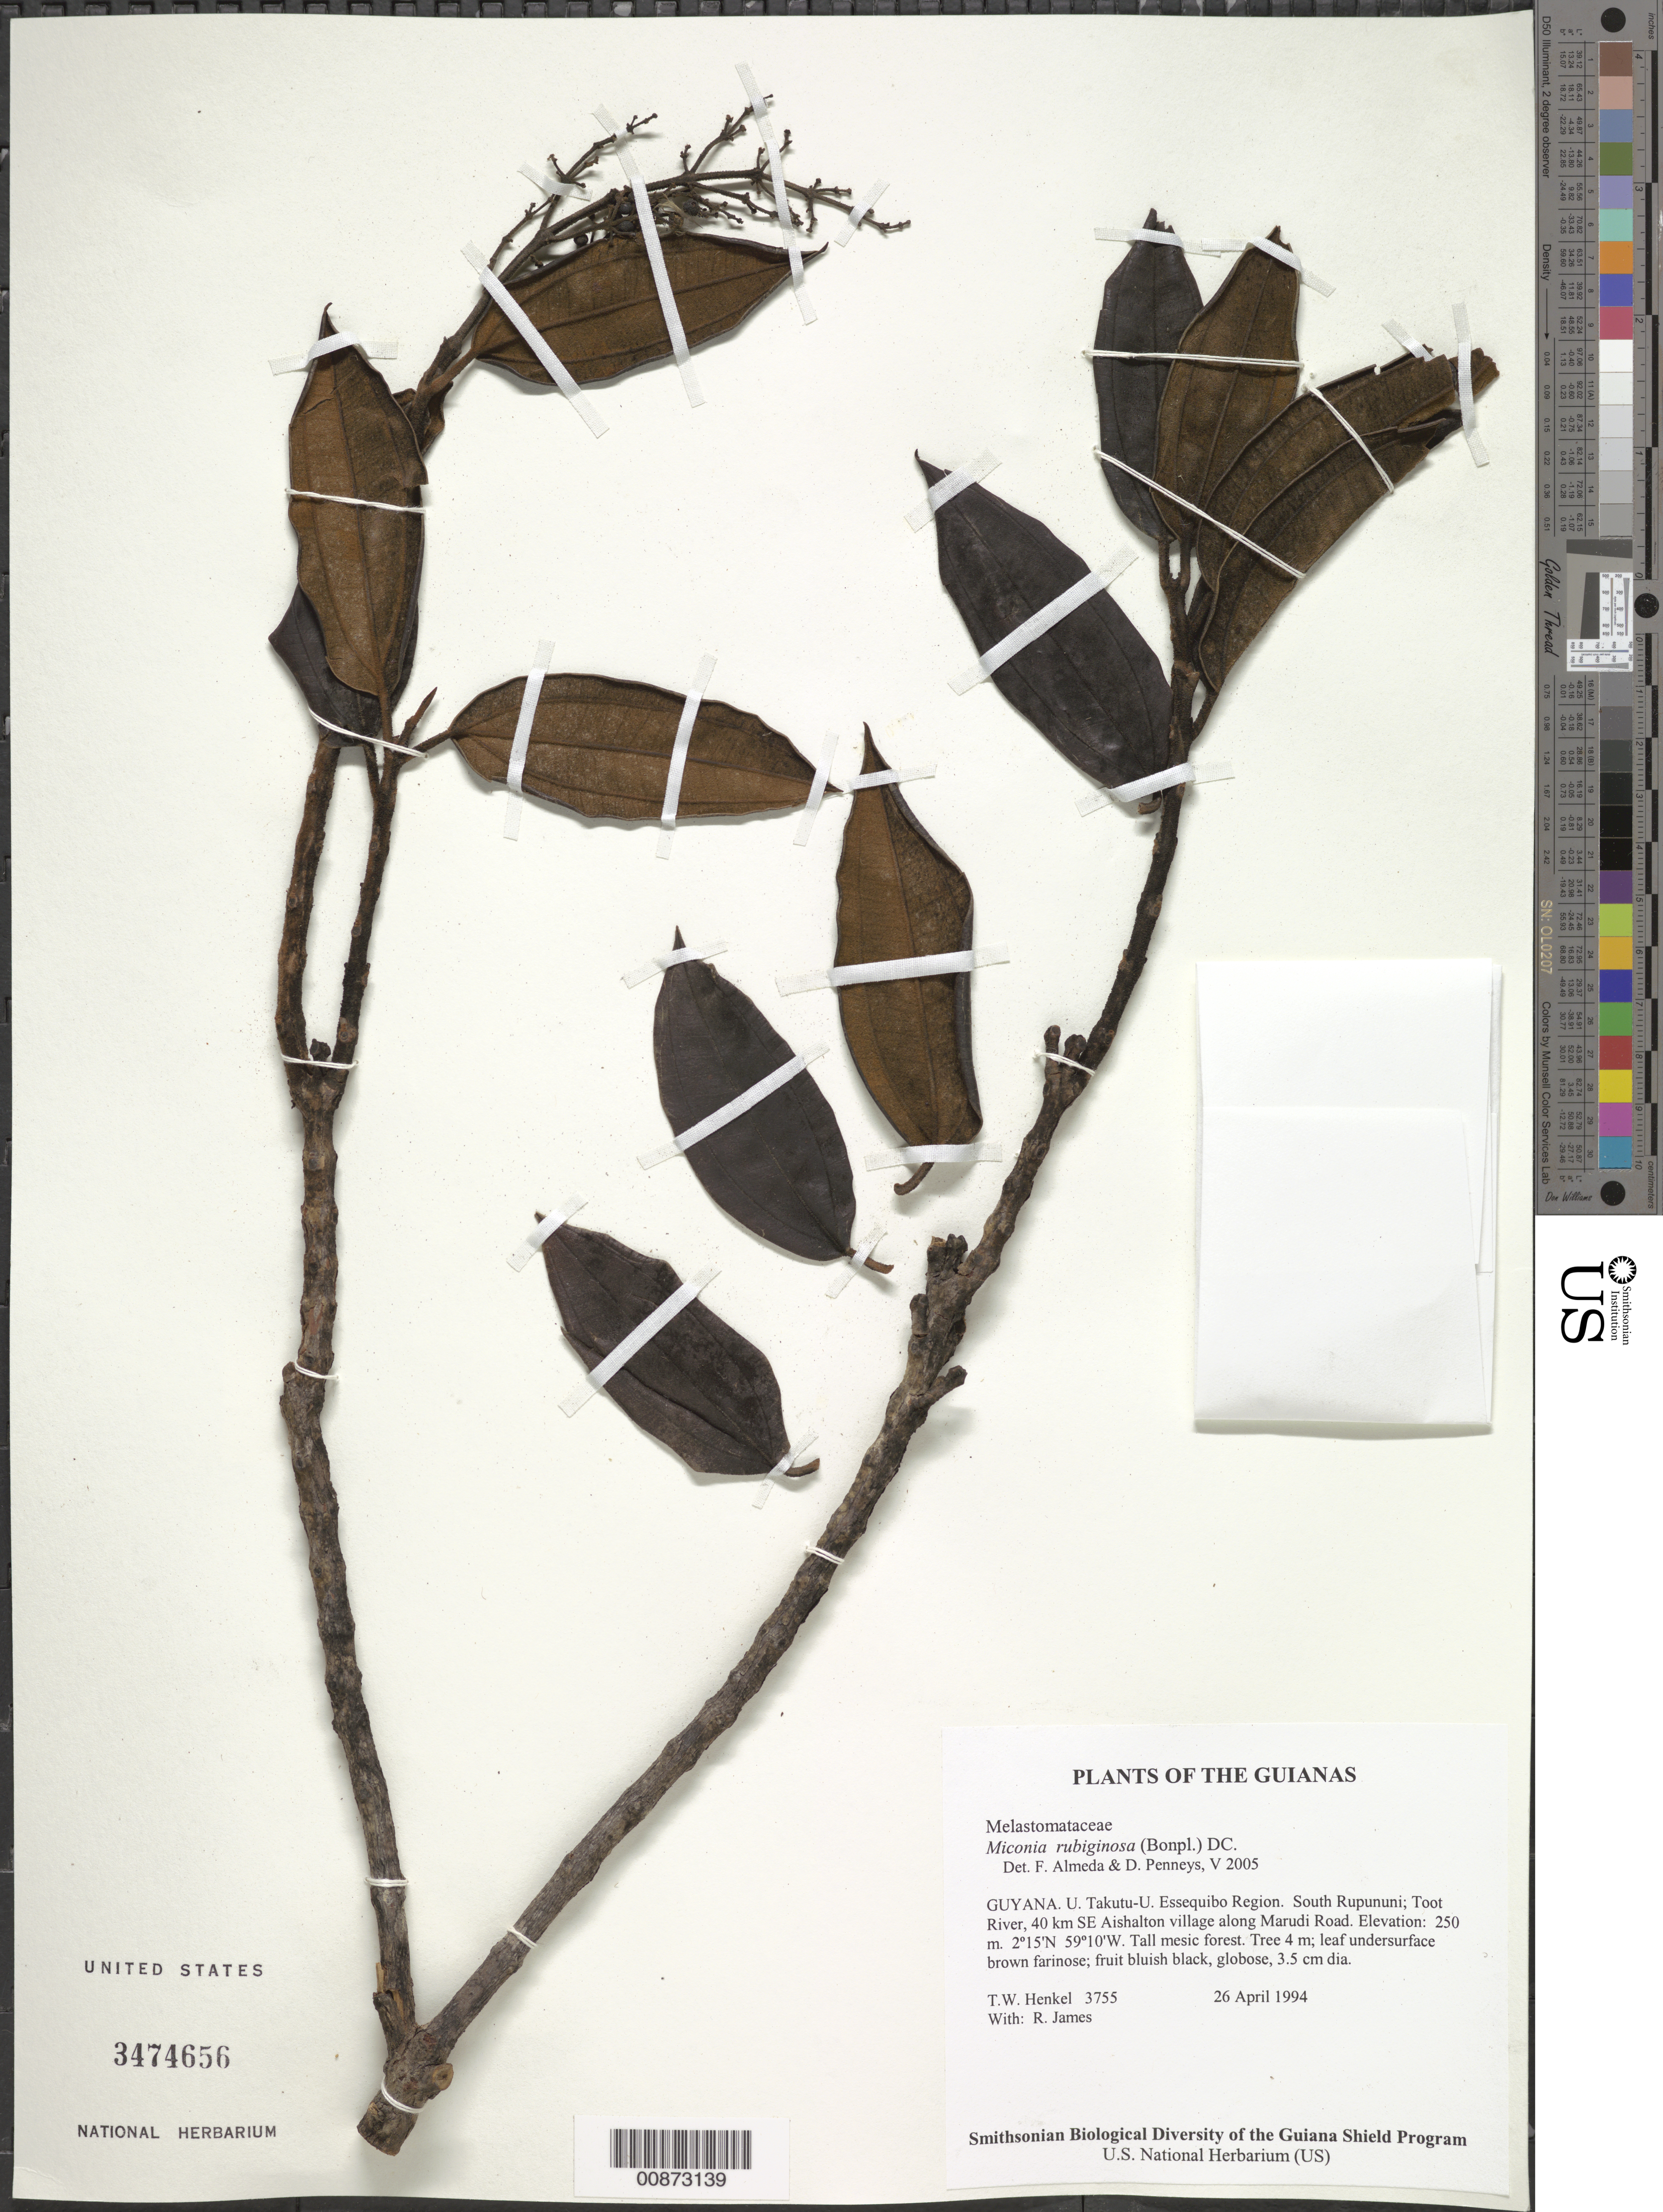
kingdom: Plantae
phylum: Tracheophyta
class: Magnoliopsida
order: Myrtales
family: Melastomataceae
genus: Miconia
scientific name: Miconia rubiginosa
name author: (Bonpl.) DC.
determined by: Almeda, F.; Penneys, D. S.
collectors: T. Henkel & R. James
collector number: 3755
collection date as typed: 26 April 1994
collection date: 1994-04-26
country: Guyana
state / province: U. Takutu-U. Essequibo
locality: South Rupununi; Toot River, 40 km SE Aishalton village along Marudi Road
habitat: Tall mesic forest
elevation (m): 250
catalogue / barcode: US 3474656